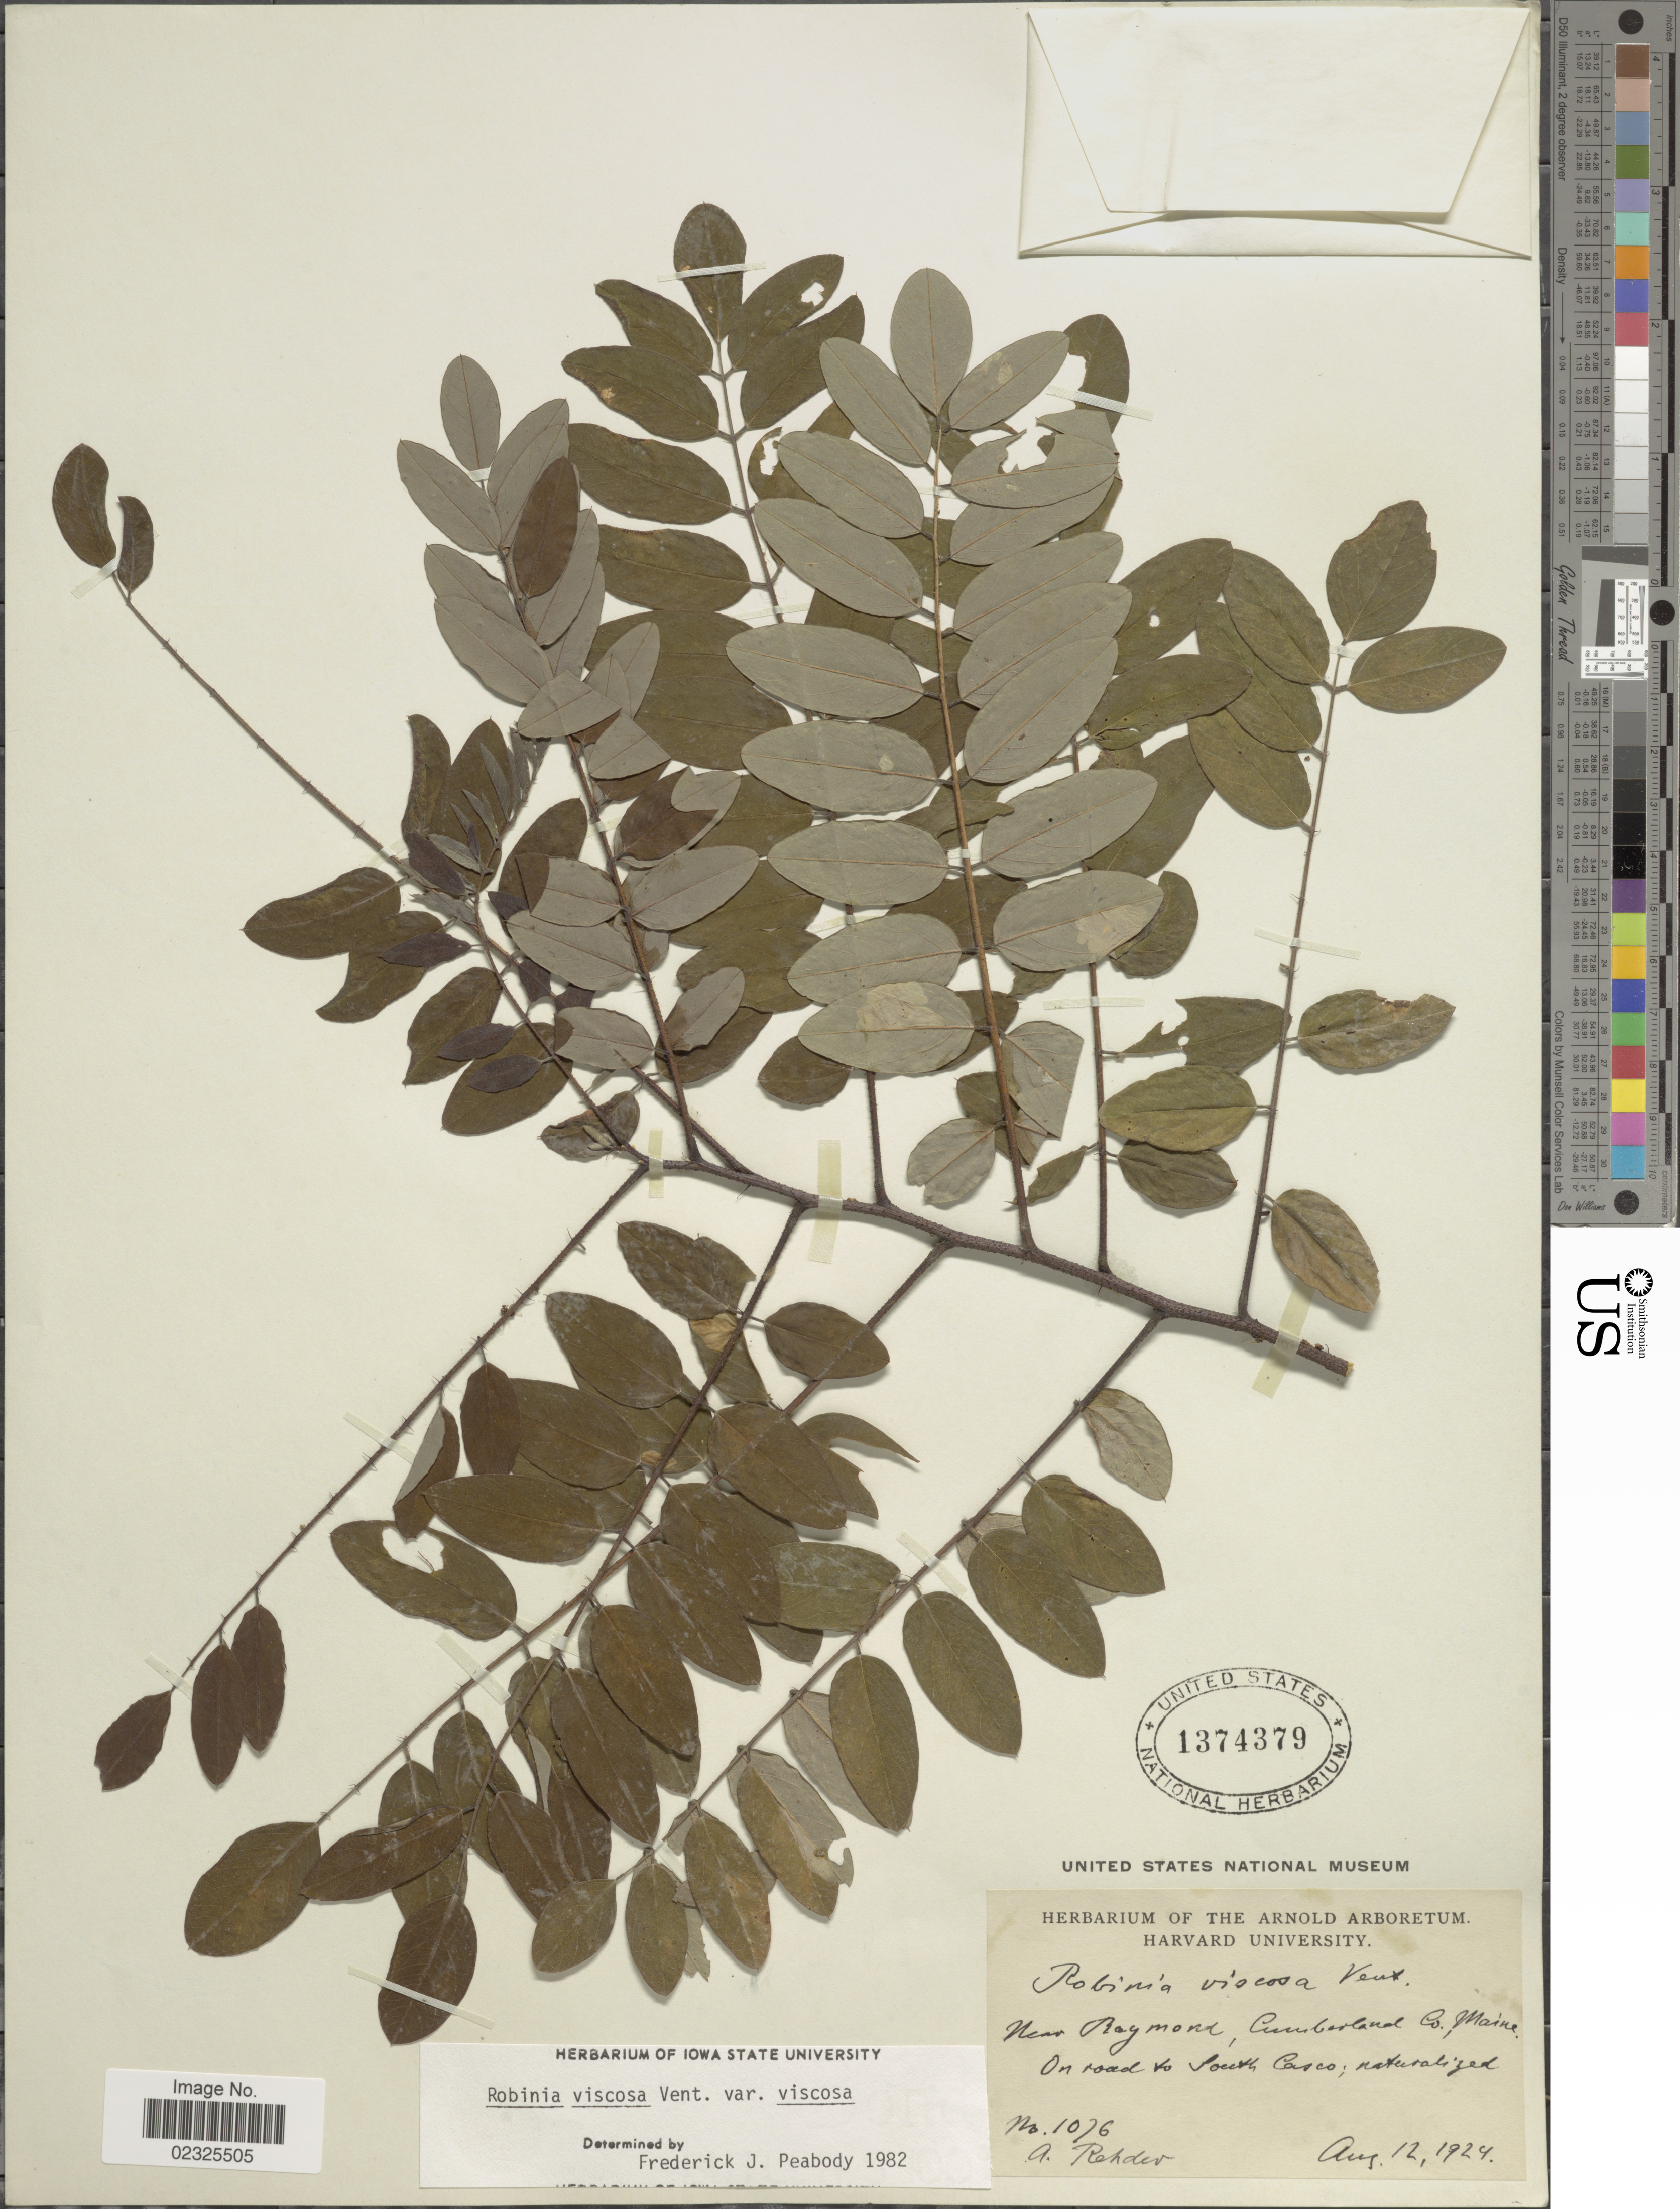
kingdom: Plantae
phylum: Tracheophyta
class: Magnoliopsida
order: Fabales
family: Fabaceae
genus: Robinia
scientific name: Robinia viscosa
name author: Vent.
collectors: A. Rehder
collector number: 1076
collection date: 1924-08-12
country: United States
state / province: Maine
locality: Near Raymond, Cumberland Co., on road to South Casco; naturalized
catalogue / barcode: US 1374379